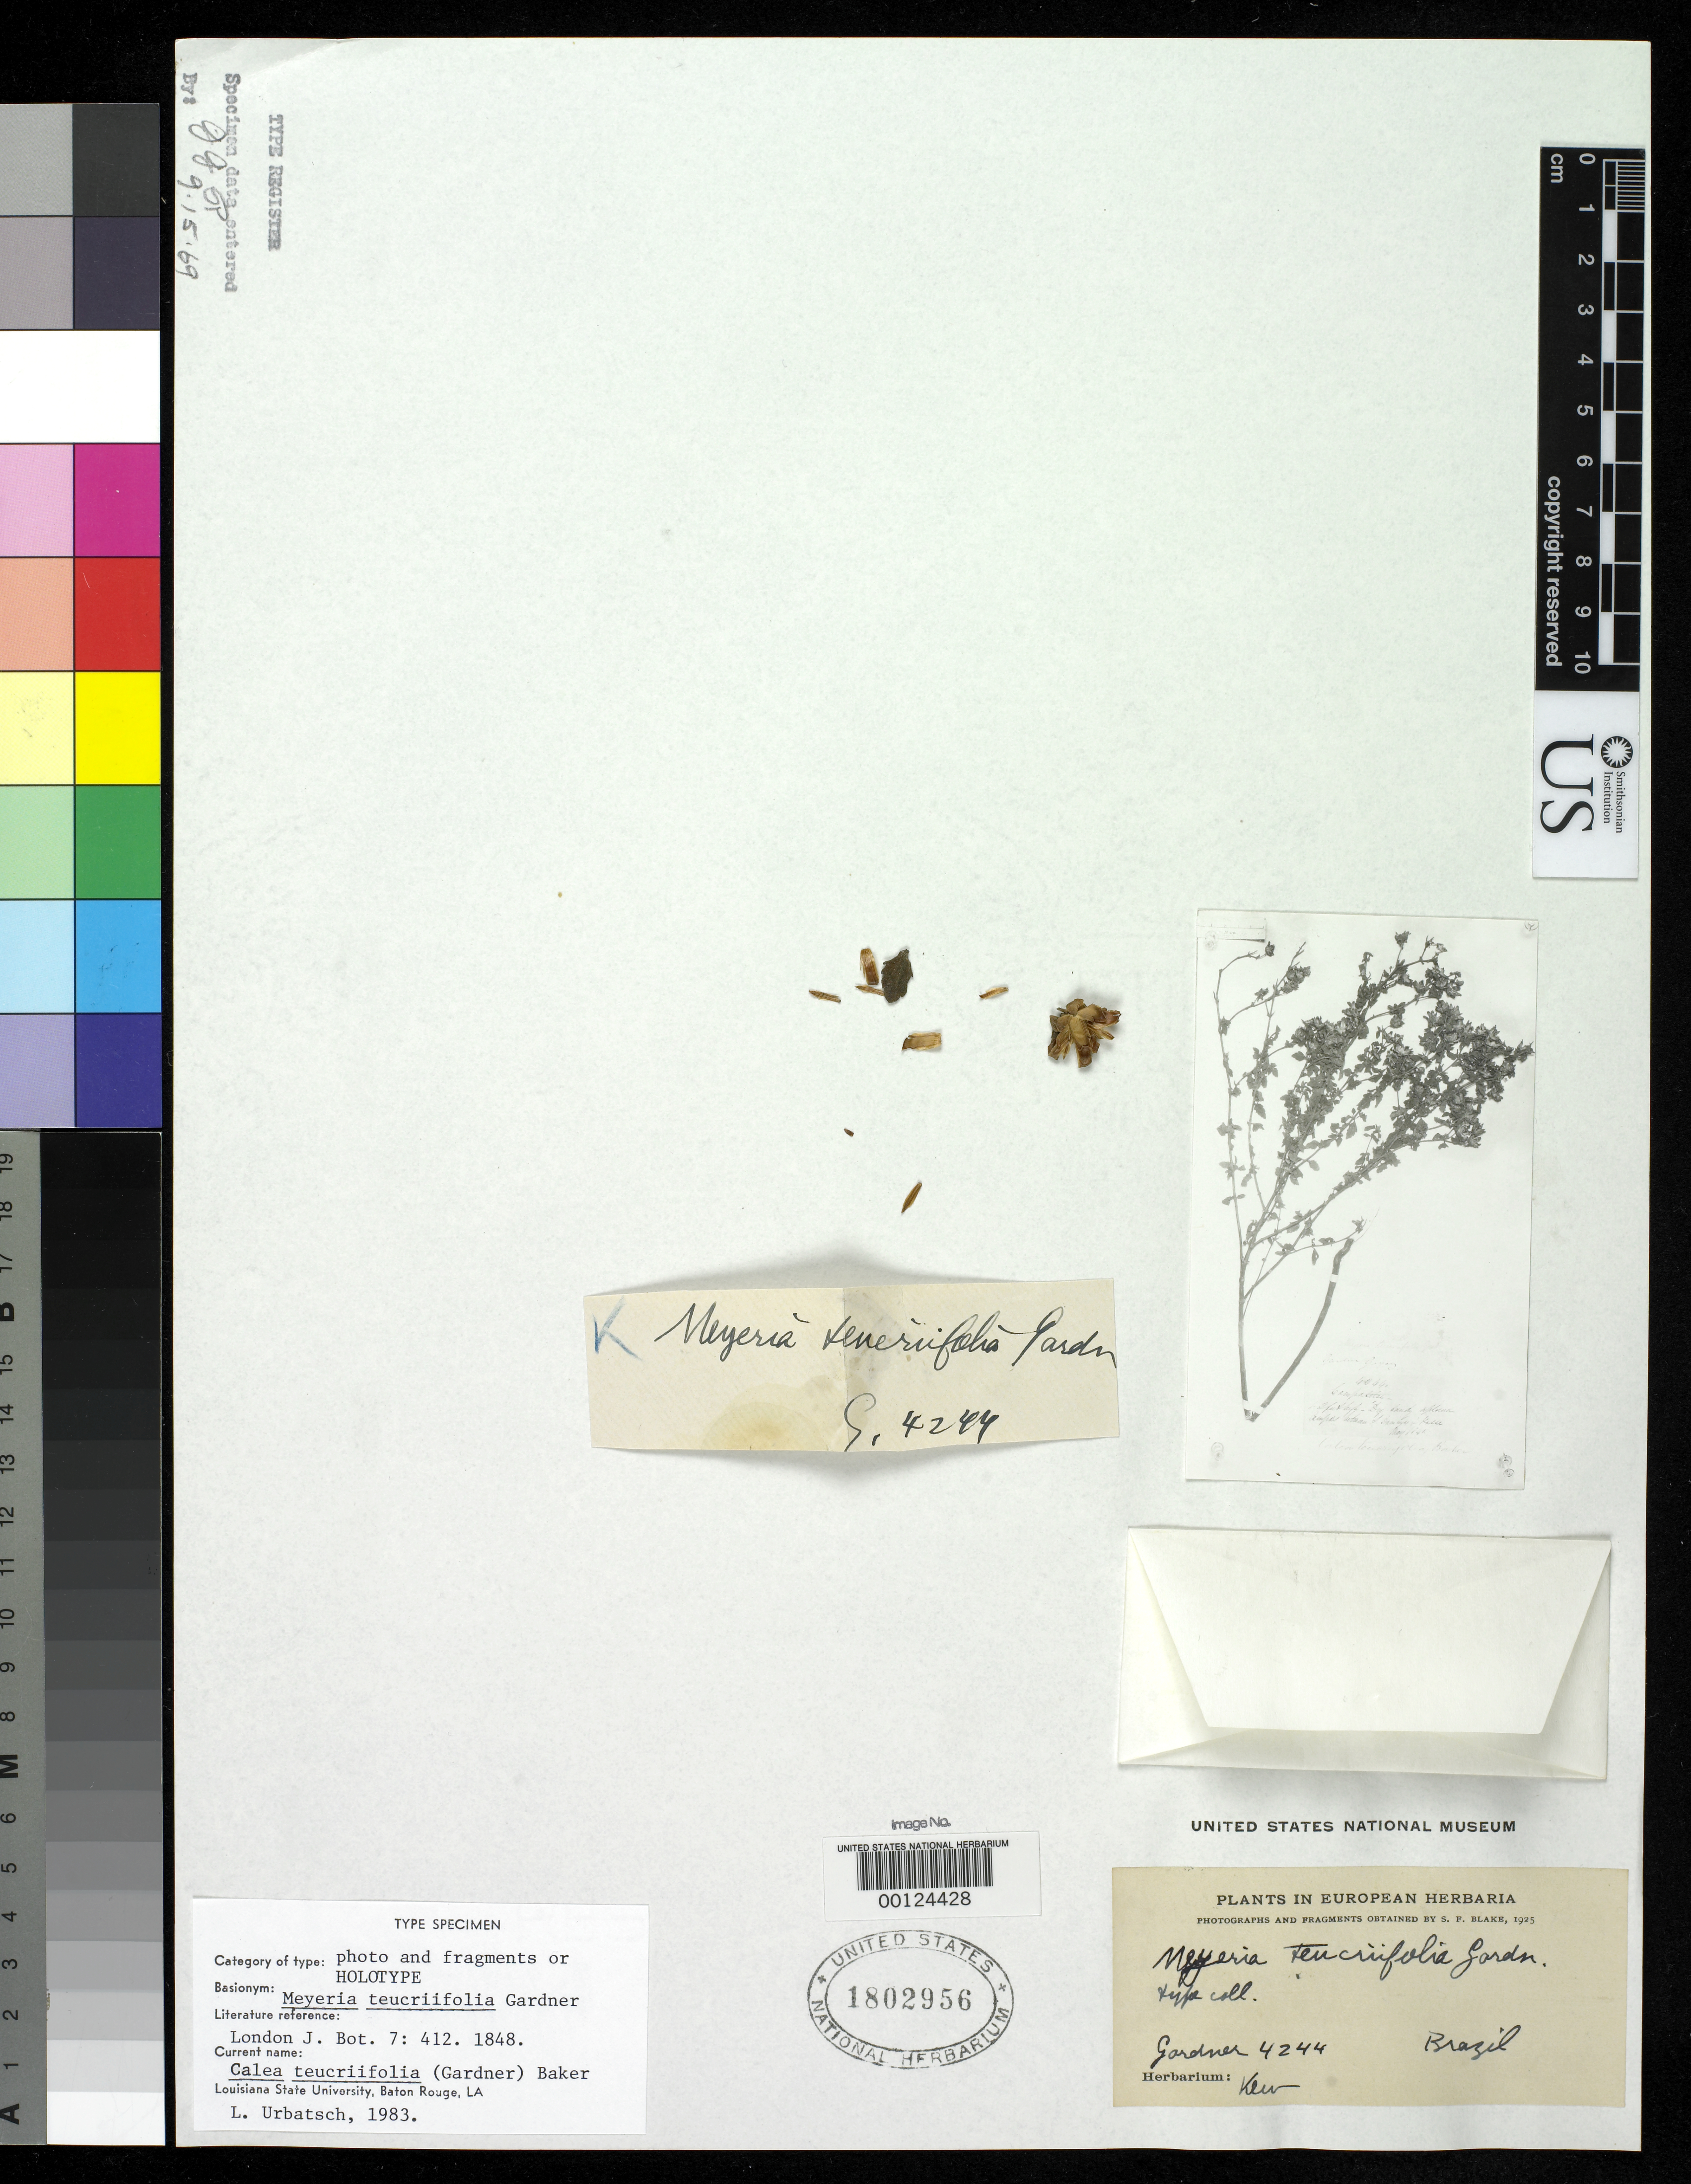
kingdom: Plantae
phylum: Tracheophyta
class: Magnoliopsida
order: Asterales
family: Asteraceae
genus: Meyeria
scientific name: Meyeria teucriifolia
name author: Gardner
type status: Type Fragment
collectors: G. Gardner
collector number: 4244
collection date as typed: May 1841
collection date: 1841-05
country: Brazil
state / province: Goiás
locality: Between San Domingos & Capella da Posse.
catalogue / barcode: US 1802956